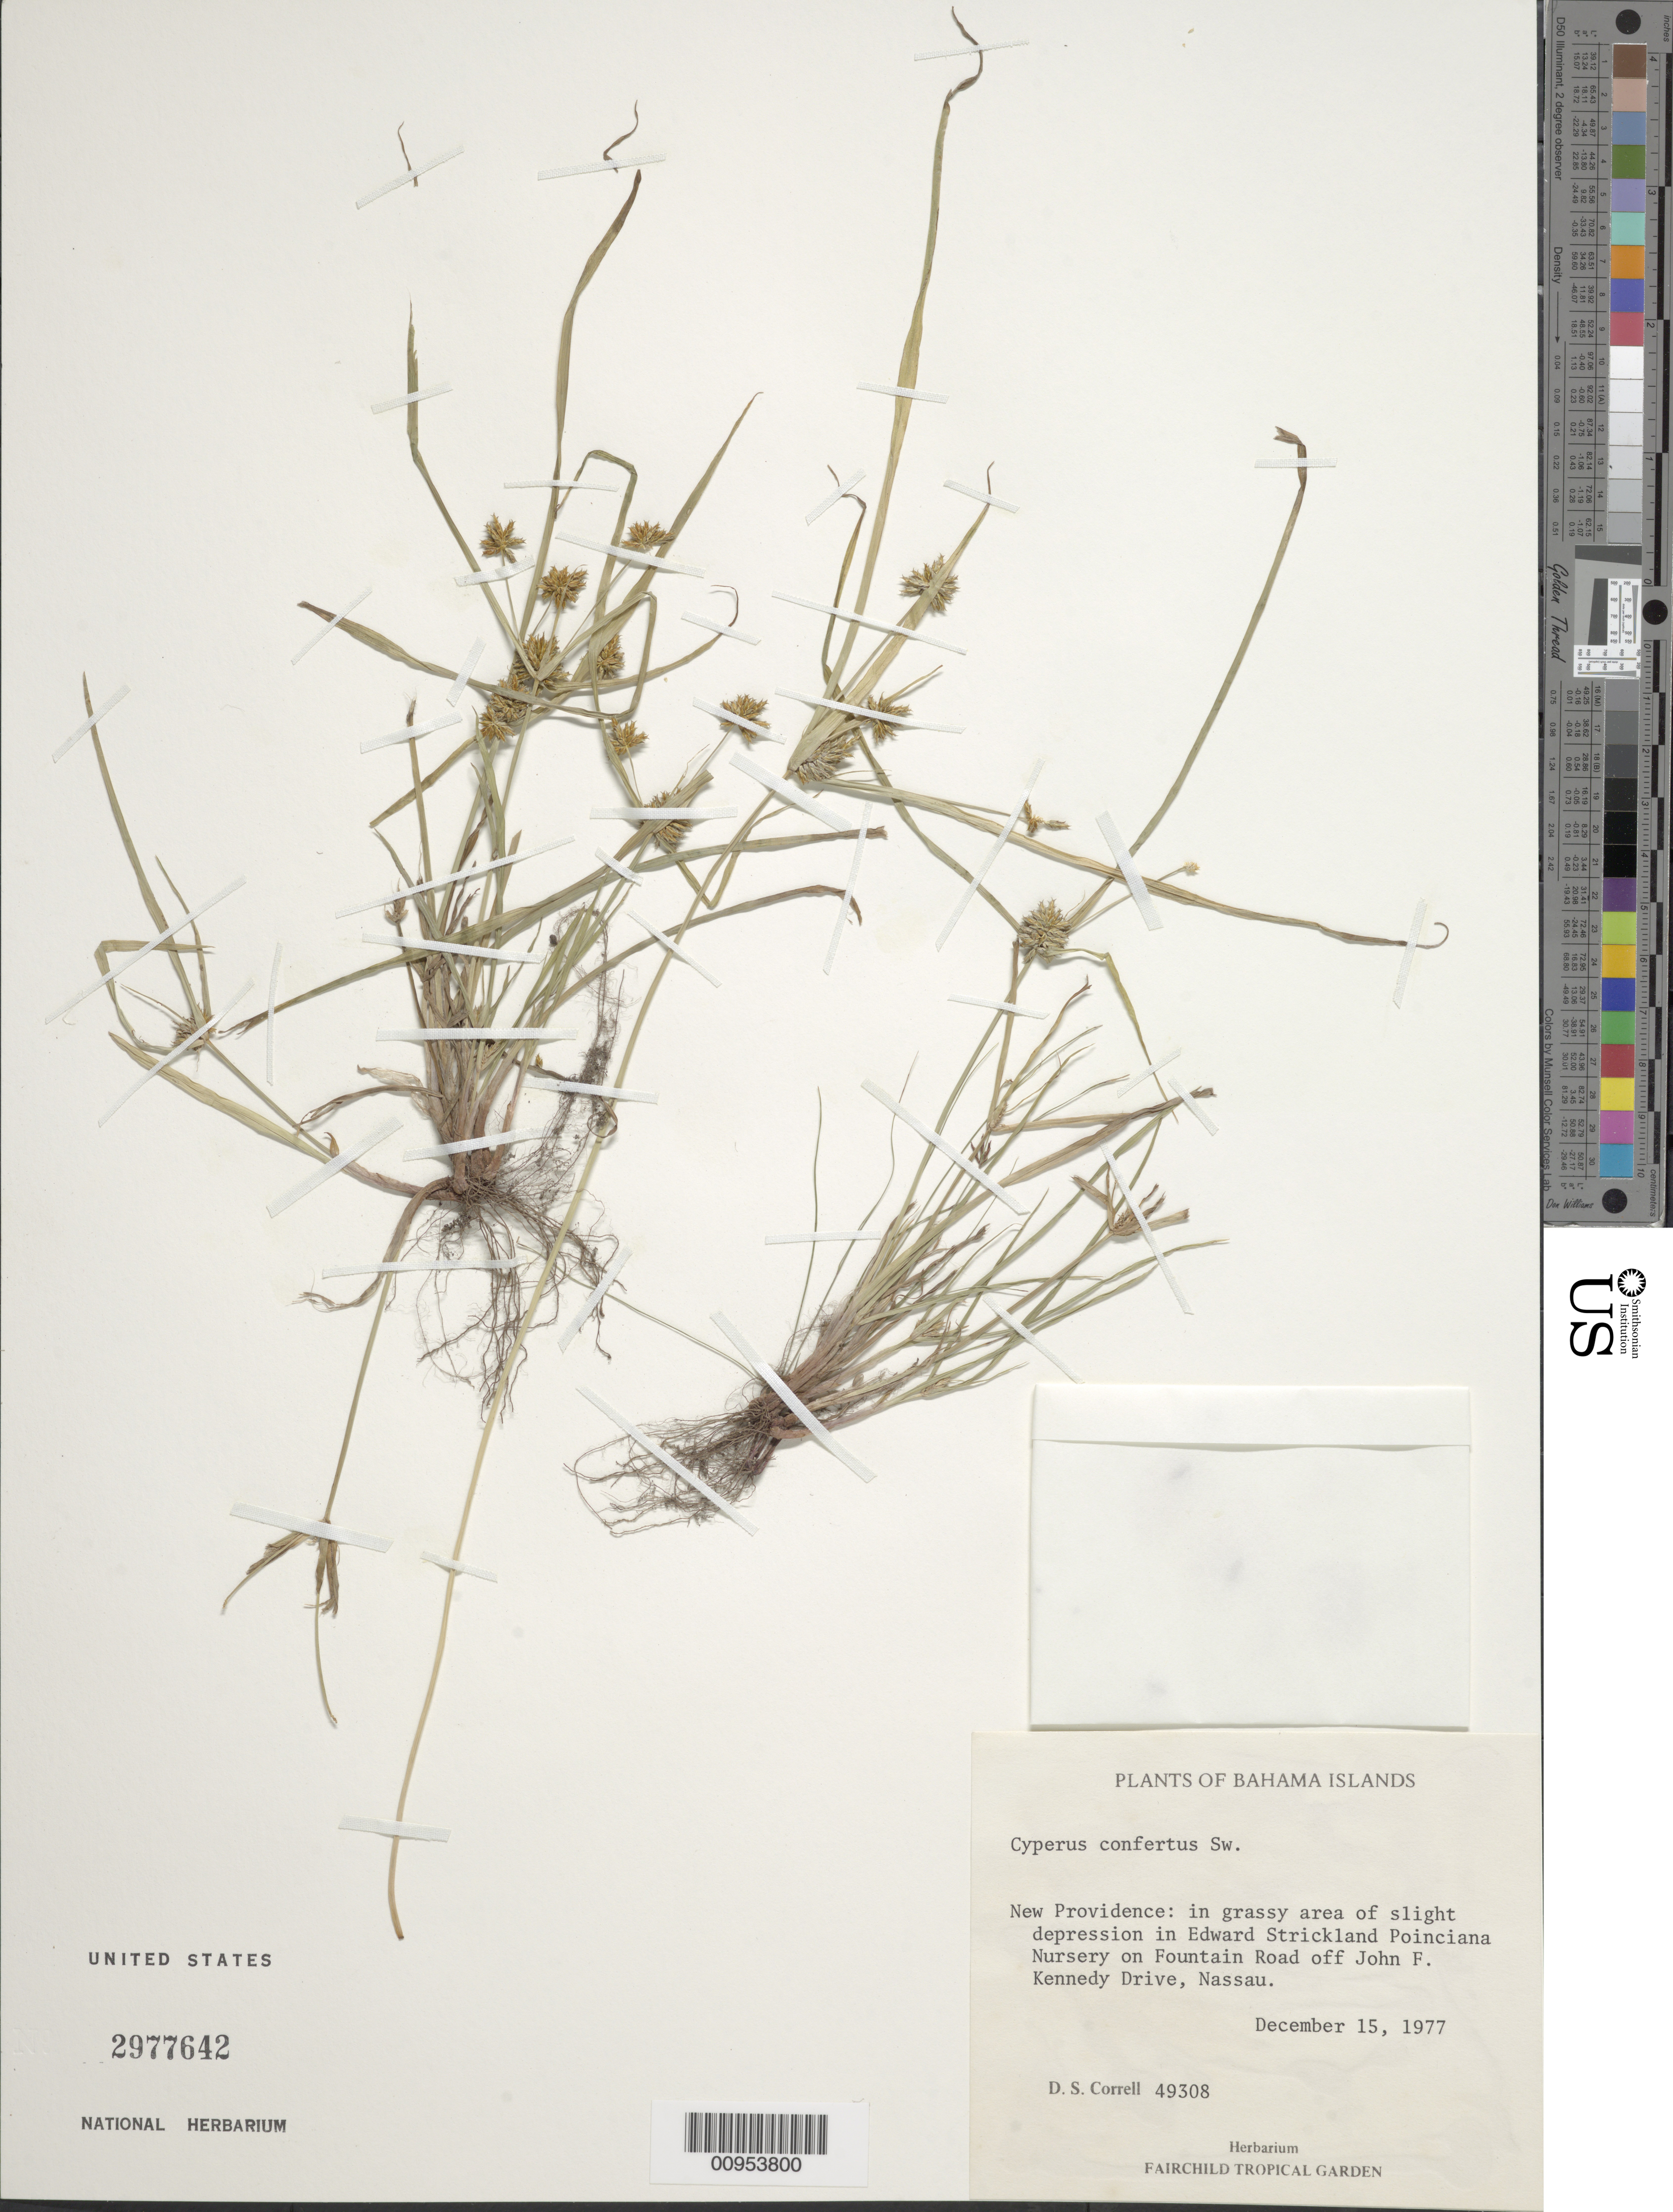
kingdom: Plantae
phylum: Tracheophyta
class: Liliopsida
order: Poales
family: Cyperaceae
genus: Cyperus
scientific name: Cyperus confertus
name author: Sw.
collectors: D. S. Correll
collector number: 49308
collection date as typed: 15 Dec 1977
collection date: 1977-12-15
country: Bahamas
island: New Providence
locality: Nassau, slight depression in Edward Strickland Poinciana Nursery on Fountain Road off John F. Kennedy Dr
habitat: In grassy area of slight depression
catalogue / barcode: US 2977642